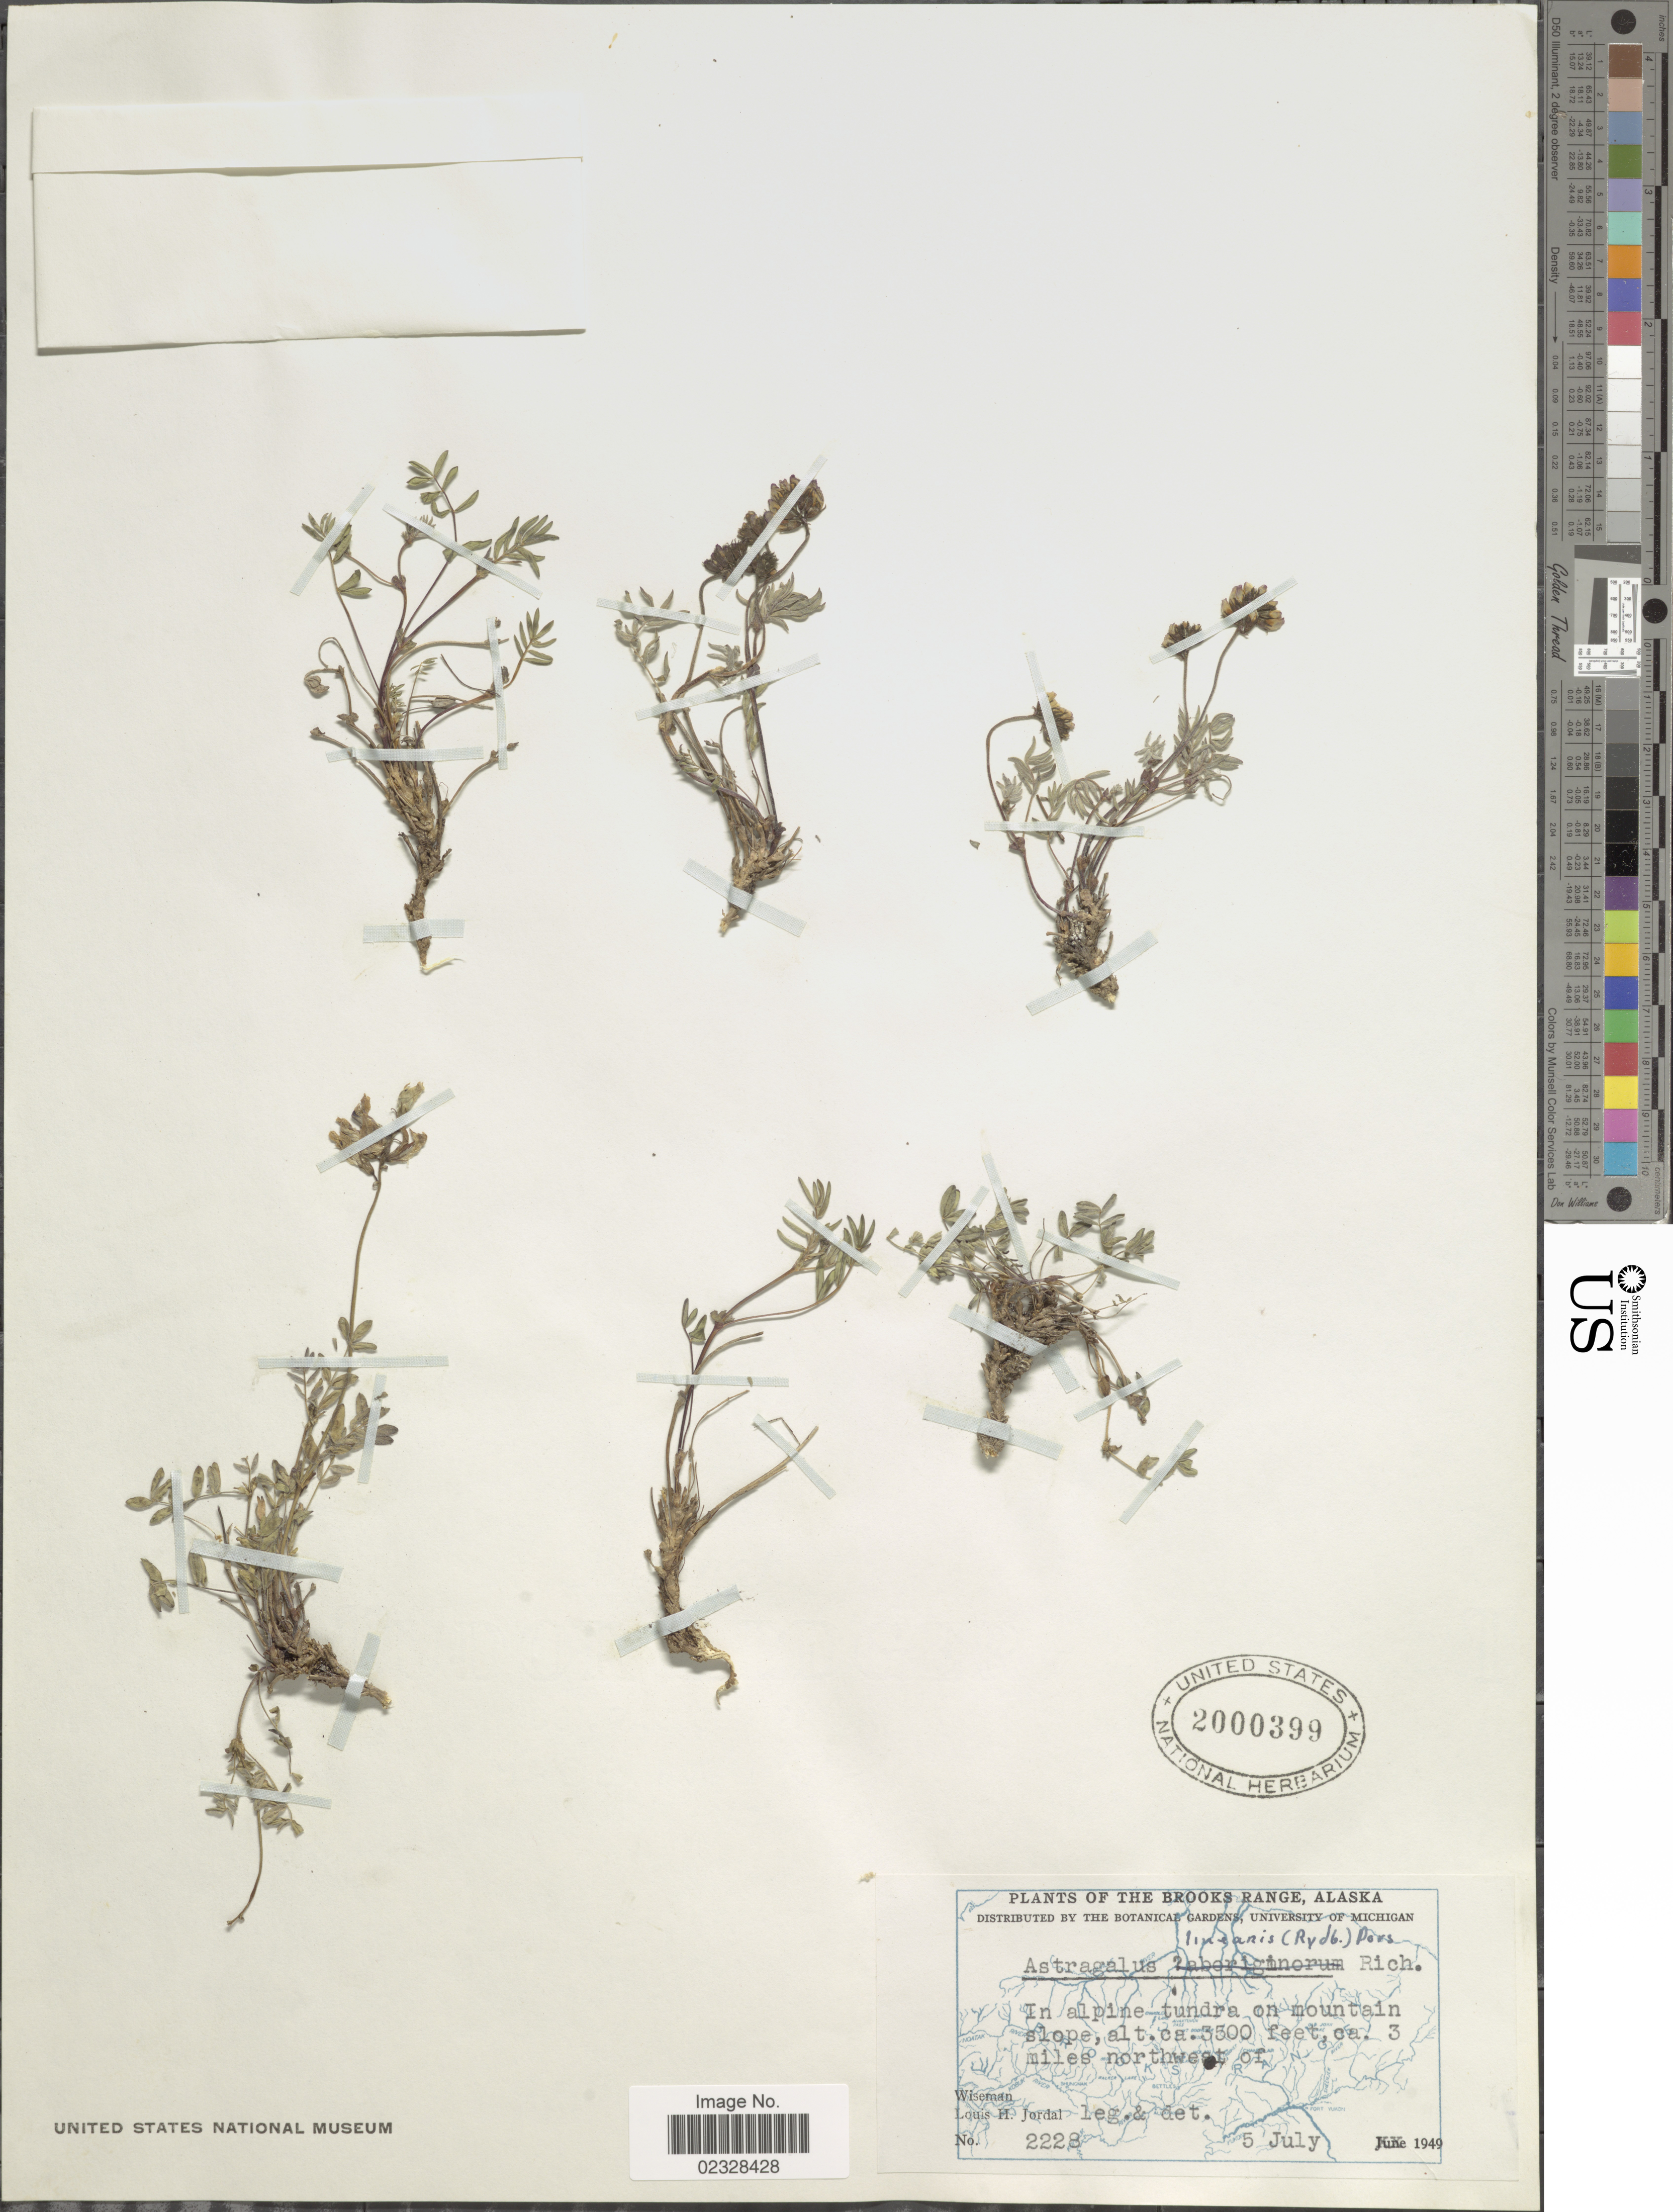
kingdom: Plantae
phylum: Tracheophyta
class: Magnoliopsida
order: Fabales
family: Fabaceae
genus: Astragalus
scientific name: Astragalus aboriginum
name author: Richardson ex Spreng.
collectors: L. Jordal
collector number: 2228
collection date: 1949-07-05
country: United States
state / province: Alaska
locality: The Brooks Range, in alpine tundra on mountain slope, ca. 3 miles northwest of Wiseman.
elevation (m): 1067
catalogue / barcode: US 2000399